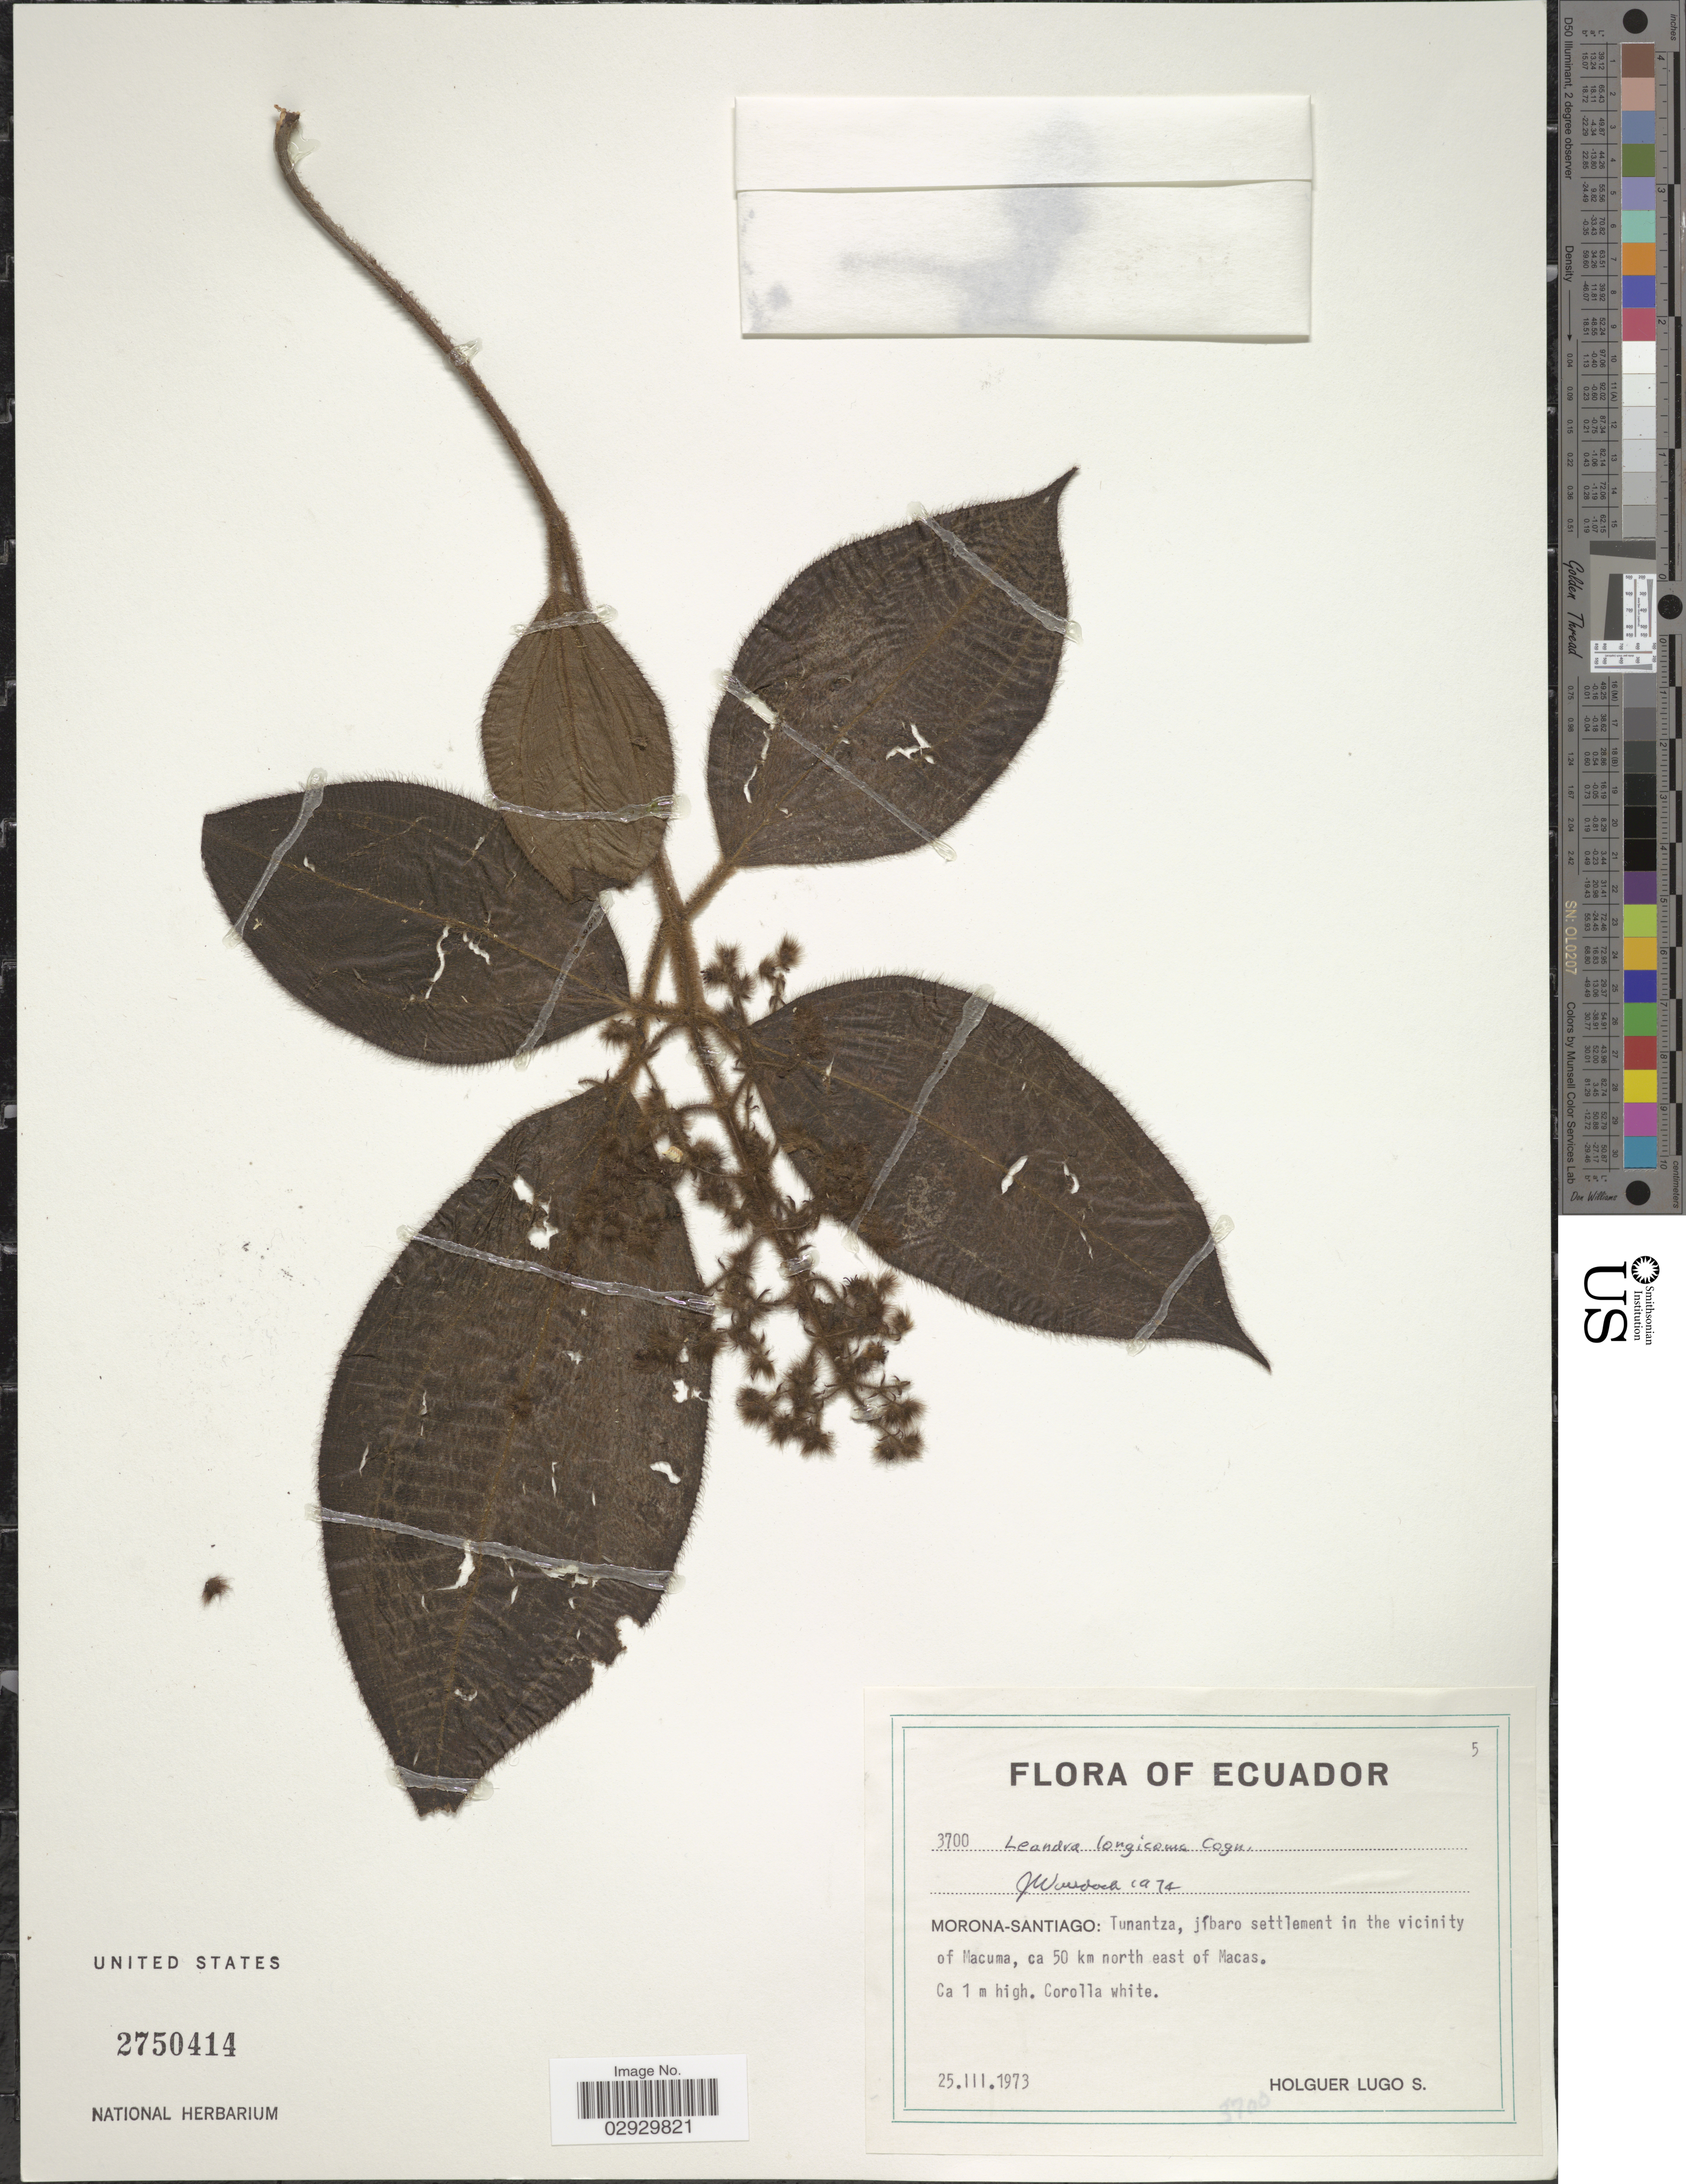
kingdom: Plantae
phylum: Tracheophyta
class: Magnoliopsida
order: Myrtales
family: Melastomataceae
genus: Leandra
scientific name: Leandra longicoma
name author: Cogn.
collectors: H. Lugo S.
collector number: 3700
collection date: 1973-03-25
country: Ecuador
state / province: Morona-Santiago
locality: Tunantza, jíbaro settlement in the vicinity of Macuma, ca 50 km north east of Macas.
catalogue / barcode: US 2750414